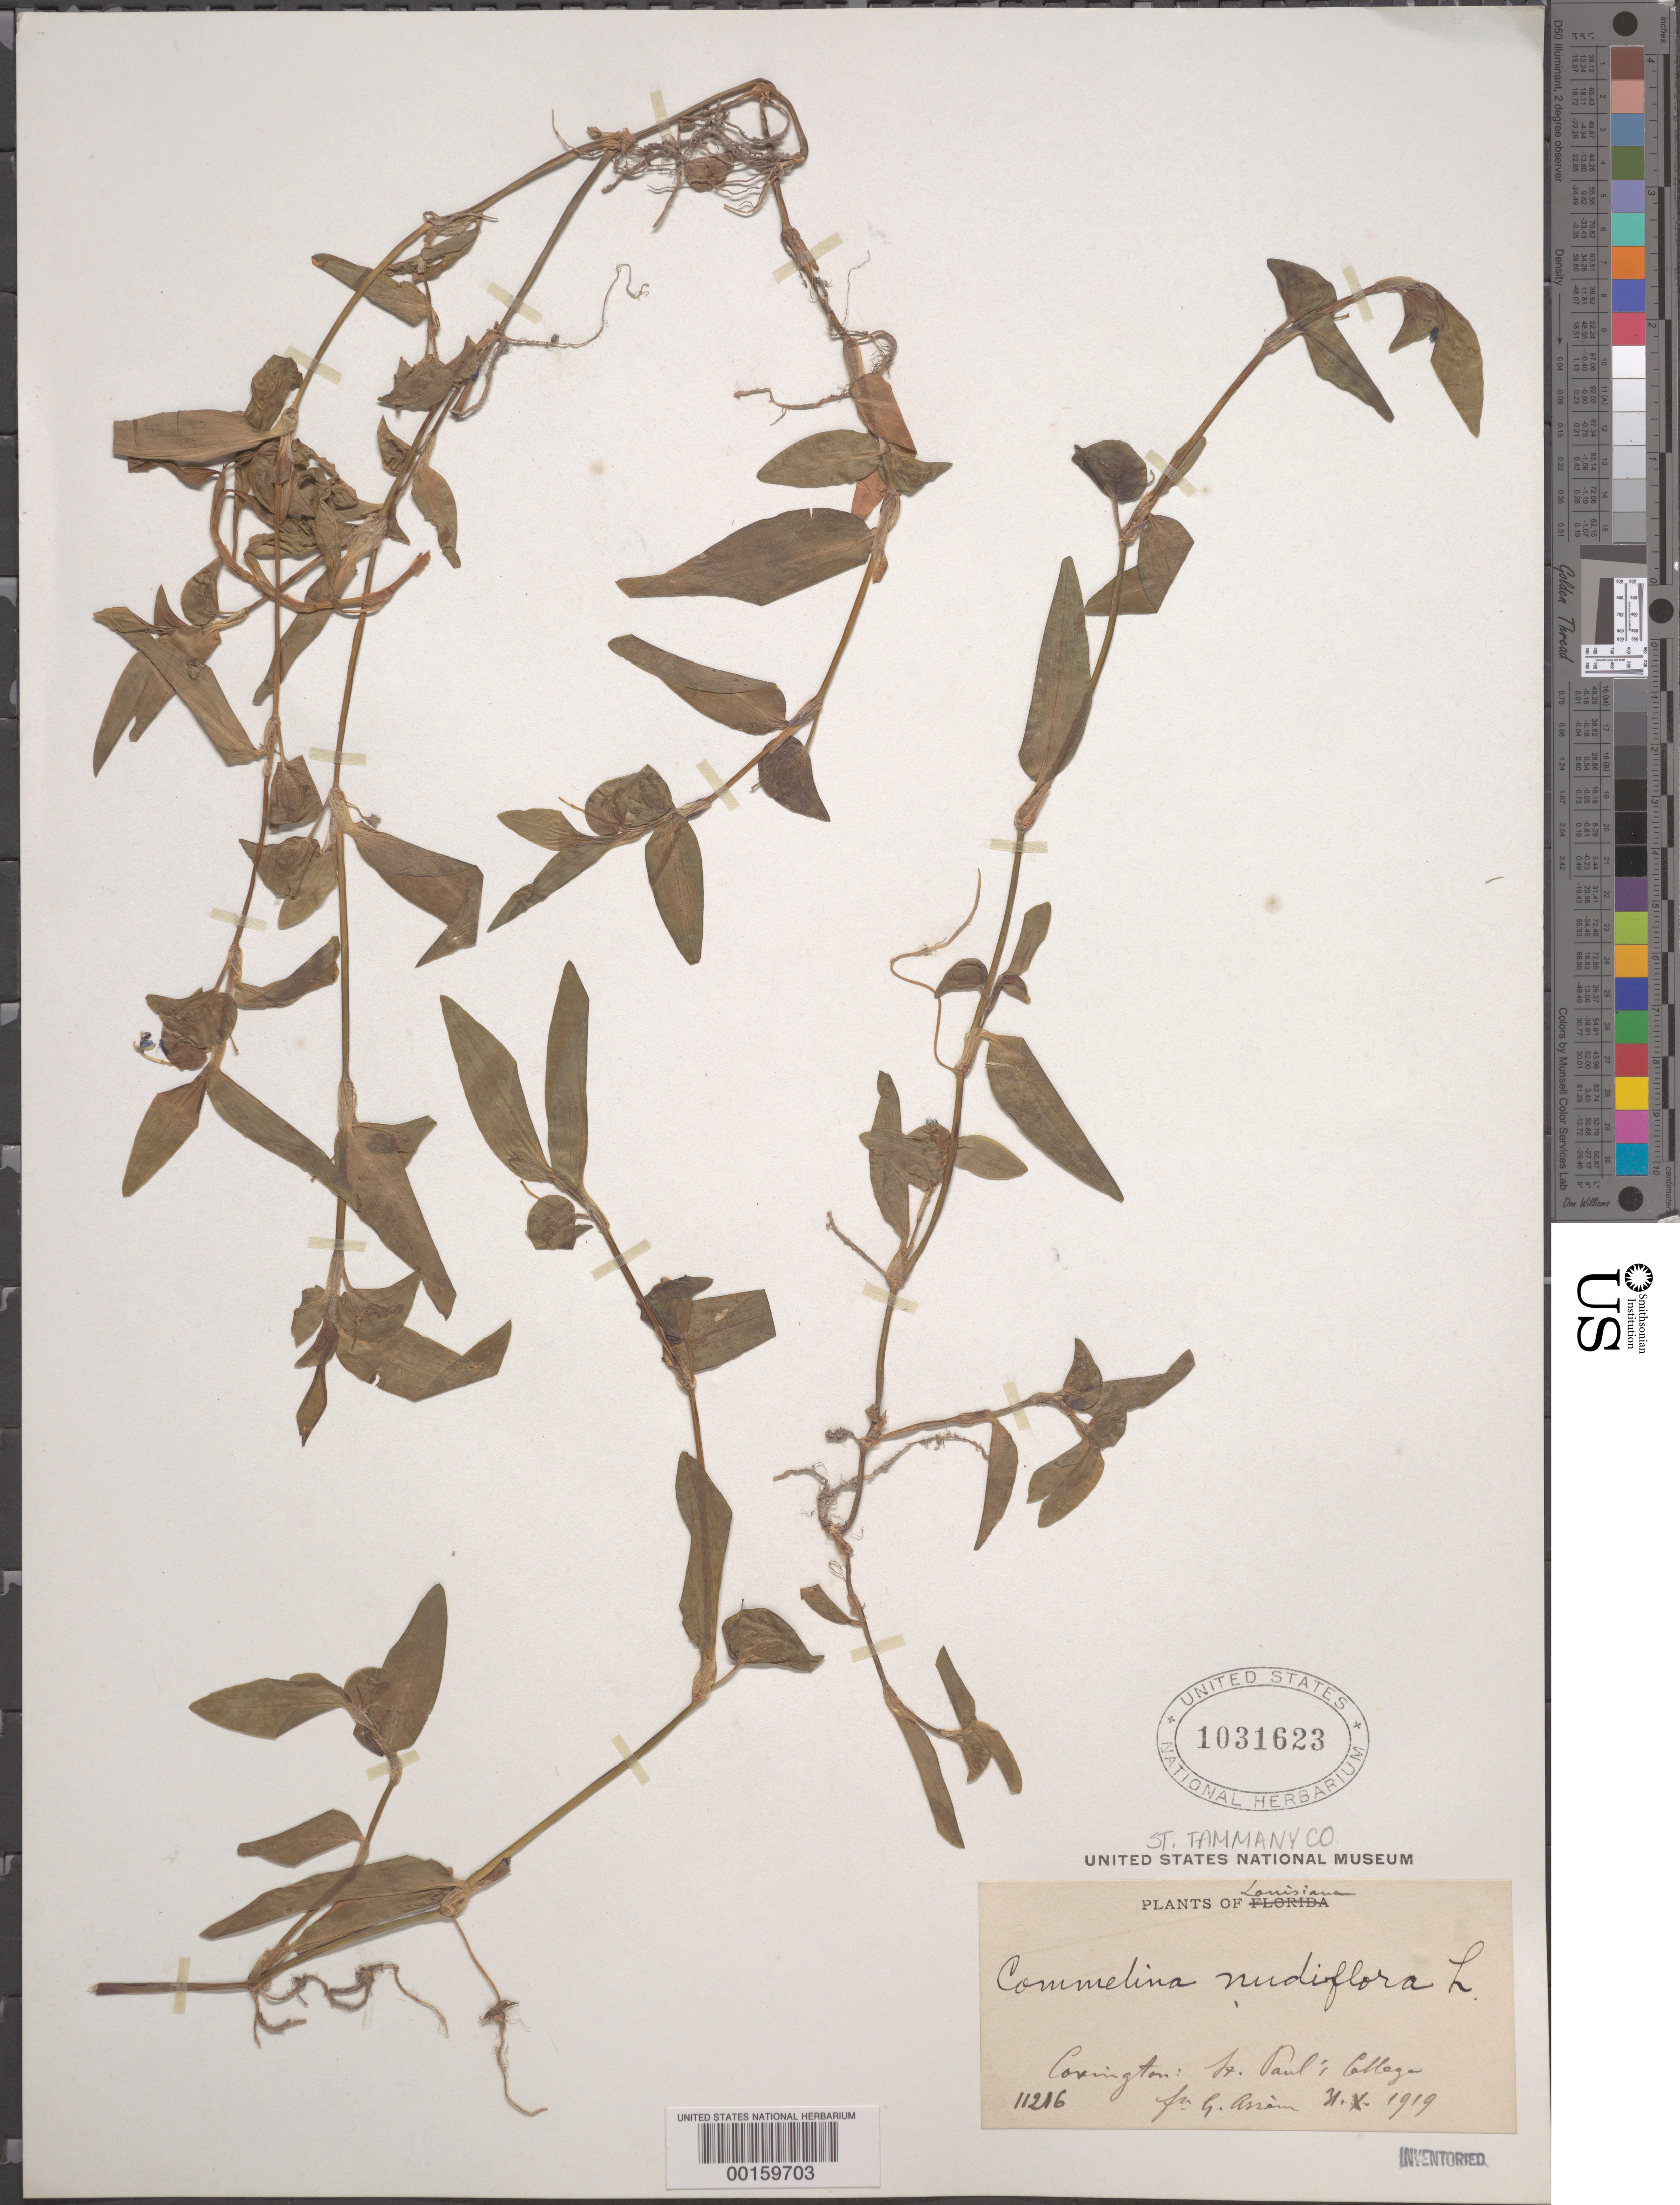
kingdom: Plantae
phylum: Tracheophyta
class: Liliopsida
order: Commelinales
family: Commelinaceae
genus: Commelina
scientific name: Commelina diffusa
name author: Burm. f.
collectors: Bro. G. Arsène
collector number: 11216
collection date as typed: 31 Oct 1919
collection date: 1919-10-31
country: United States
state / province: Louisiana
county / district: Saint Tammany Parish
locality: Covington, st. pauls college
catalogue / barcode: US 1031623